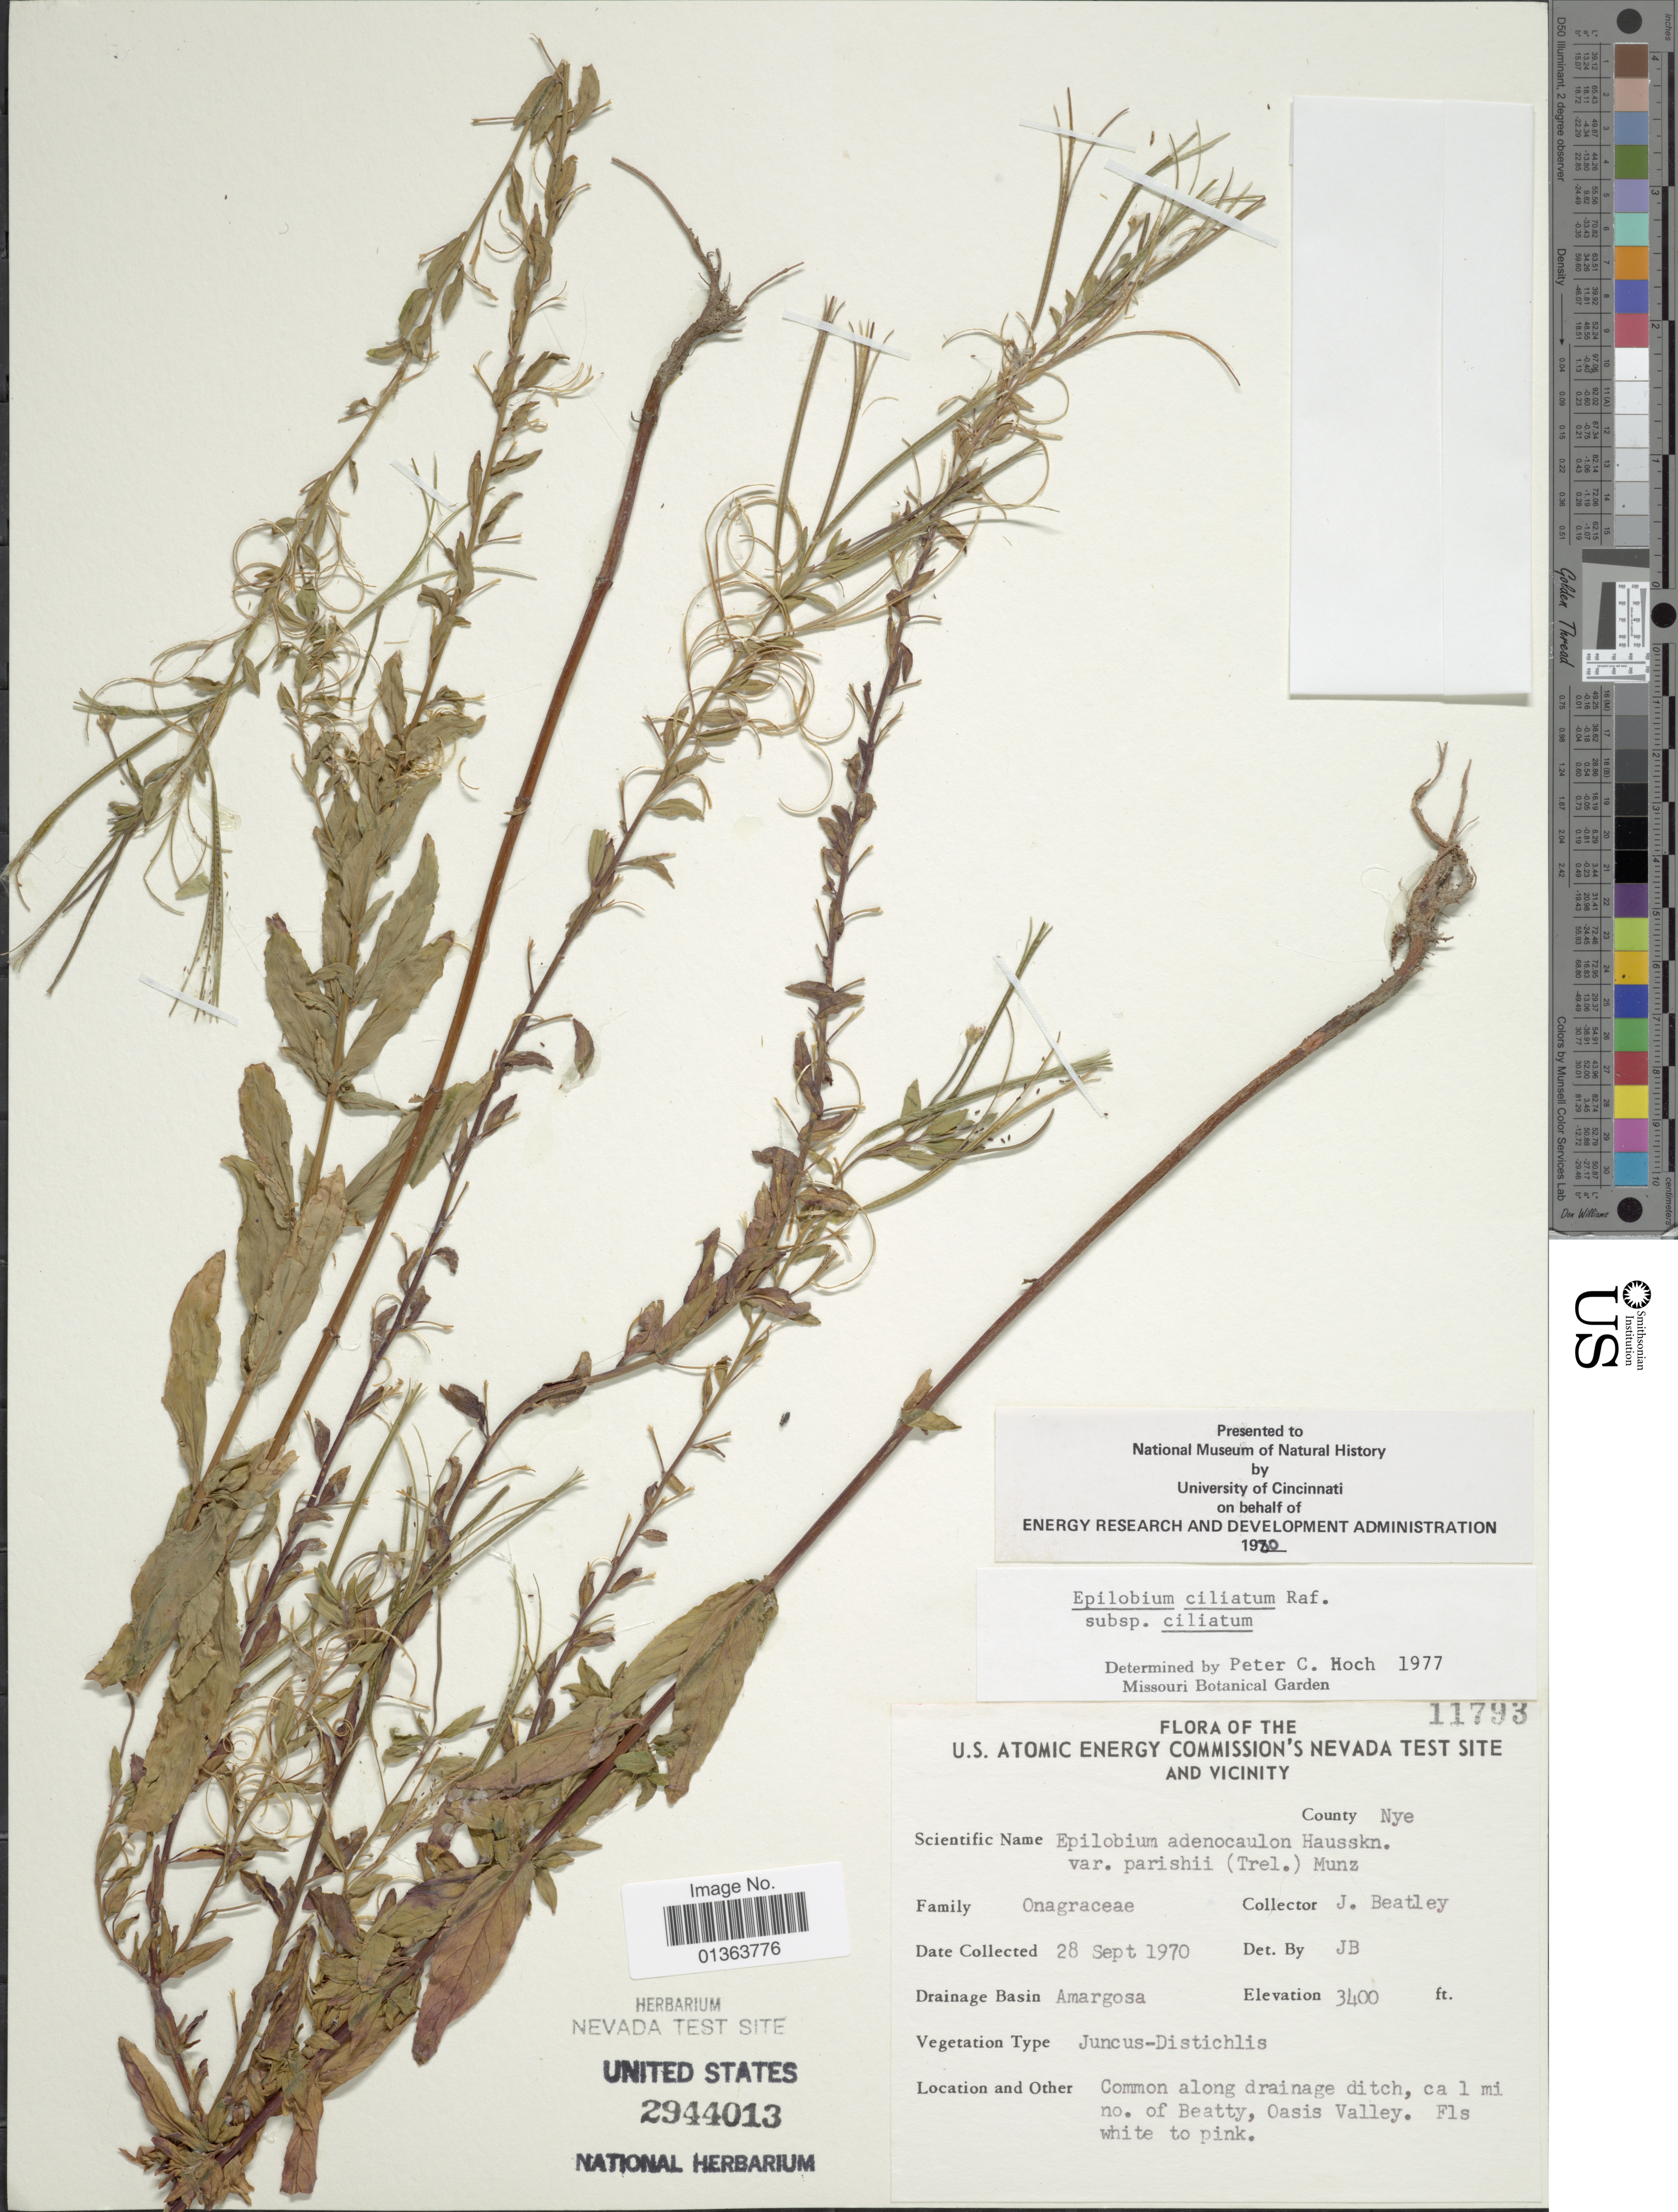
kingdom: Plantae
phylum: Tracheophyta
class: Magnoliopsida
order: Myrtales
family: Onagraceae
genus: Epilobium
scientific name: Epilobium ciliatum subsp. ciliatum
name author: Raf.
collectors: J. C. Beatley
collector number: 11793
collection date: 1970-09-28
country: United States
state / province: Nevada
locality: U.S. atomic energy commission's Nevada test site and vicinity. County Nye. Drainage Basin Amargosa. Common along drainage ditch, ca 1 mi no. of Beatty, Oasis Valley.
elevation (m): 1036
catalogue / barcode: US 2944013